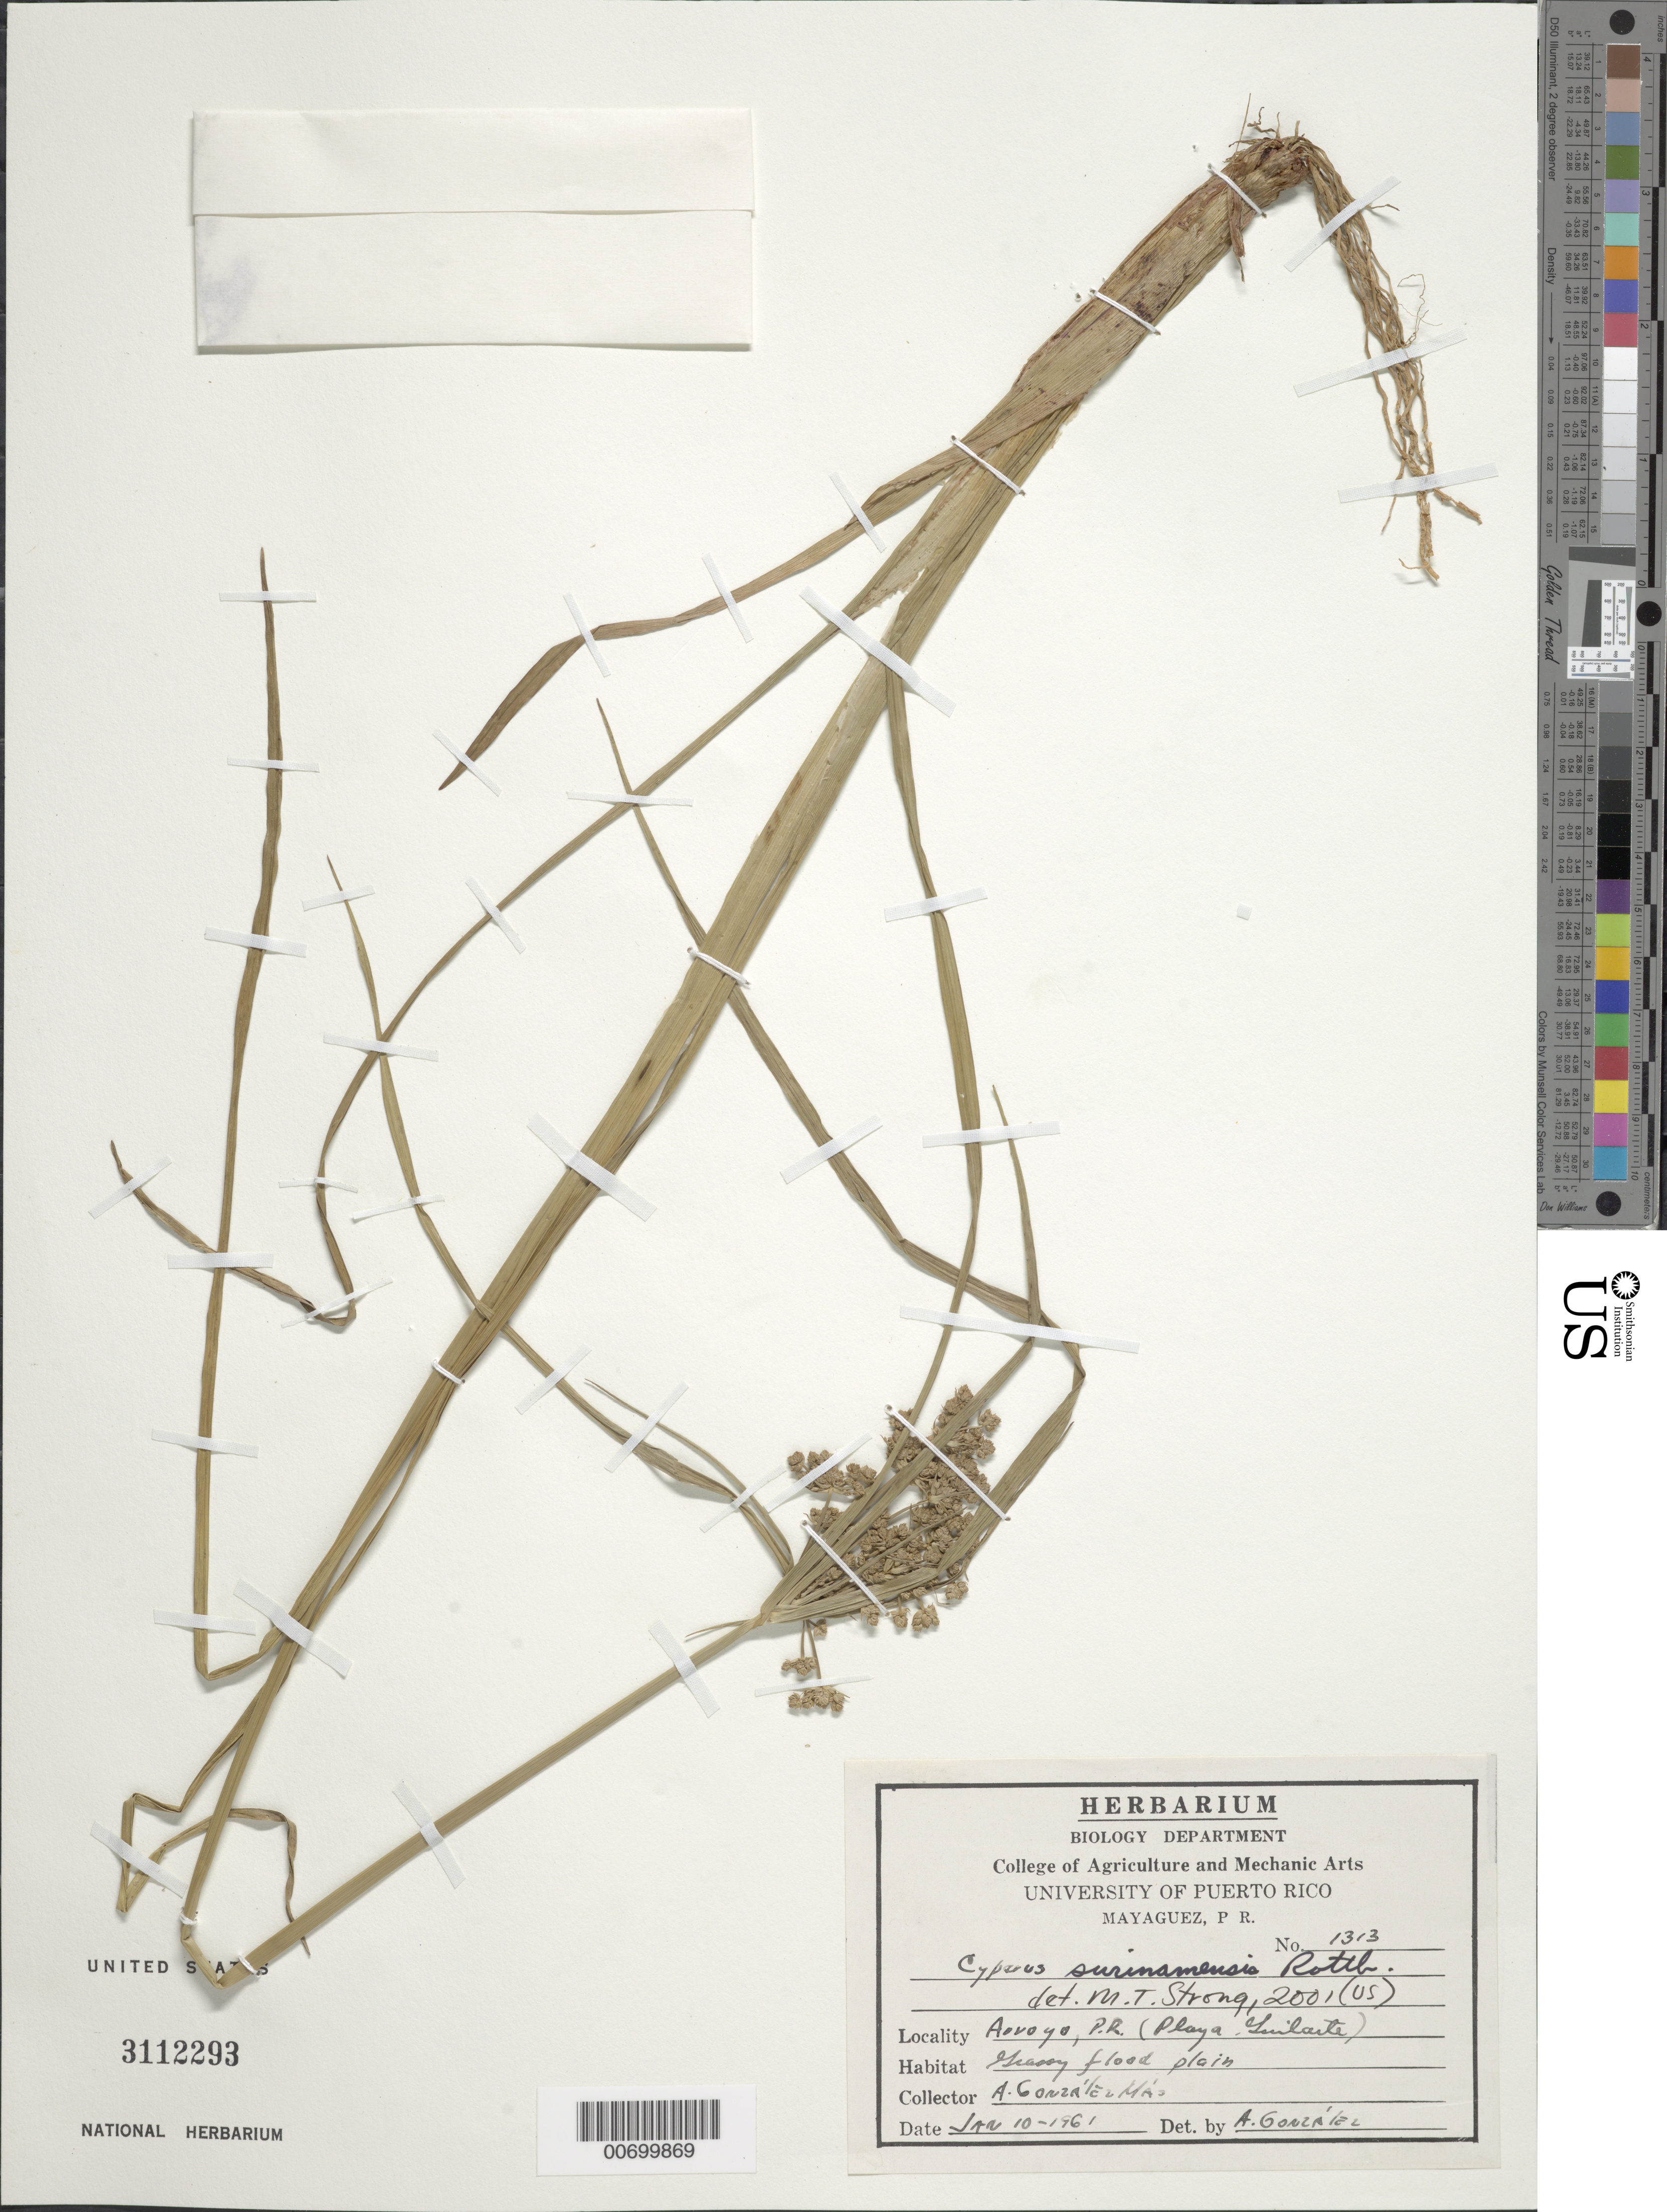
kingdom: Plantae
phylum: Tracheophyta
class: Liliopsida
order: Poales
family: Cyperaceae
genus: Cyperus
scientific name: Cyperus surinamensis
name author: Rottb.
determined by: Strong, M. T., (US), Smithsonian Institution - National Museum of Natural History (UNITED STATES)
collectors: A. González Más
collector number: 1313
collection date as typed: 10 Jan 1961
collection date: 1961-01-10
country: Puerto Rico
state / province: Arroyo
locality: Arroyo: Playa de Guilarte.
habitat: Grassy flood plain.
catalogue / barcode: US 3112293